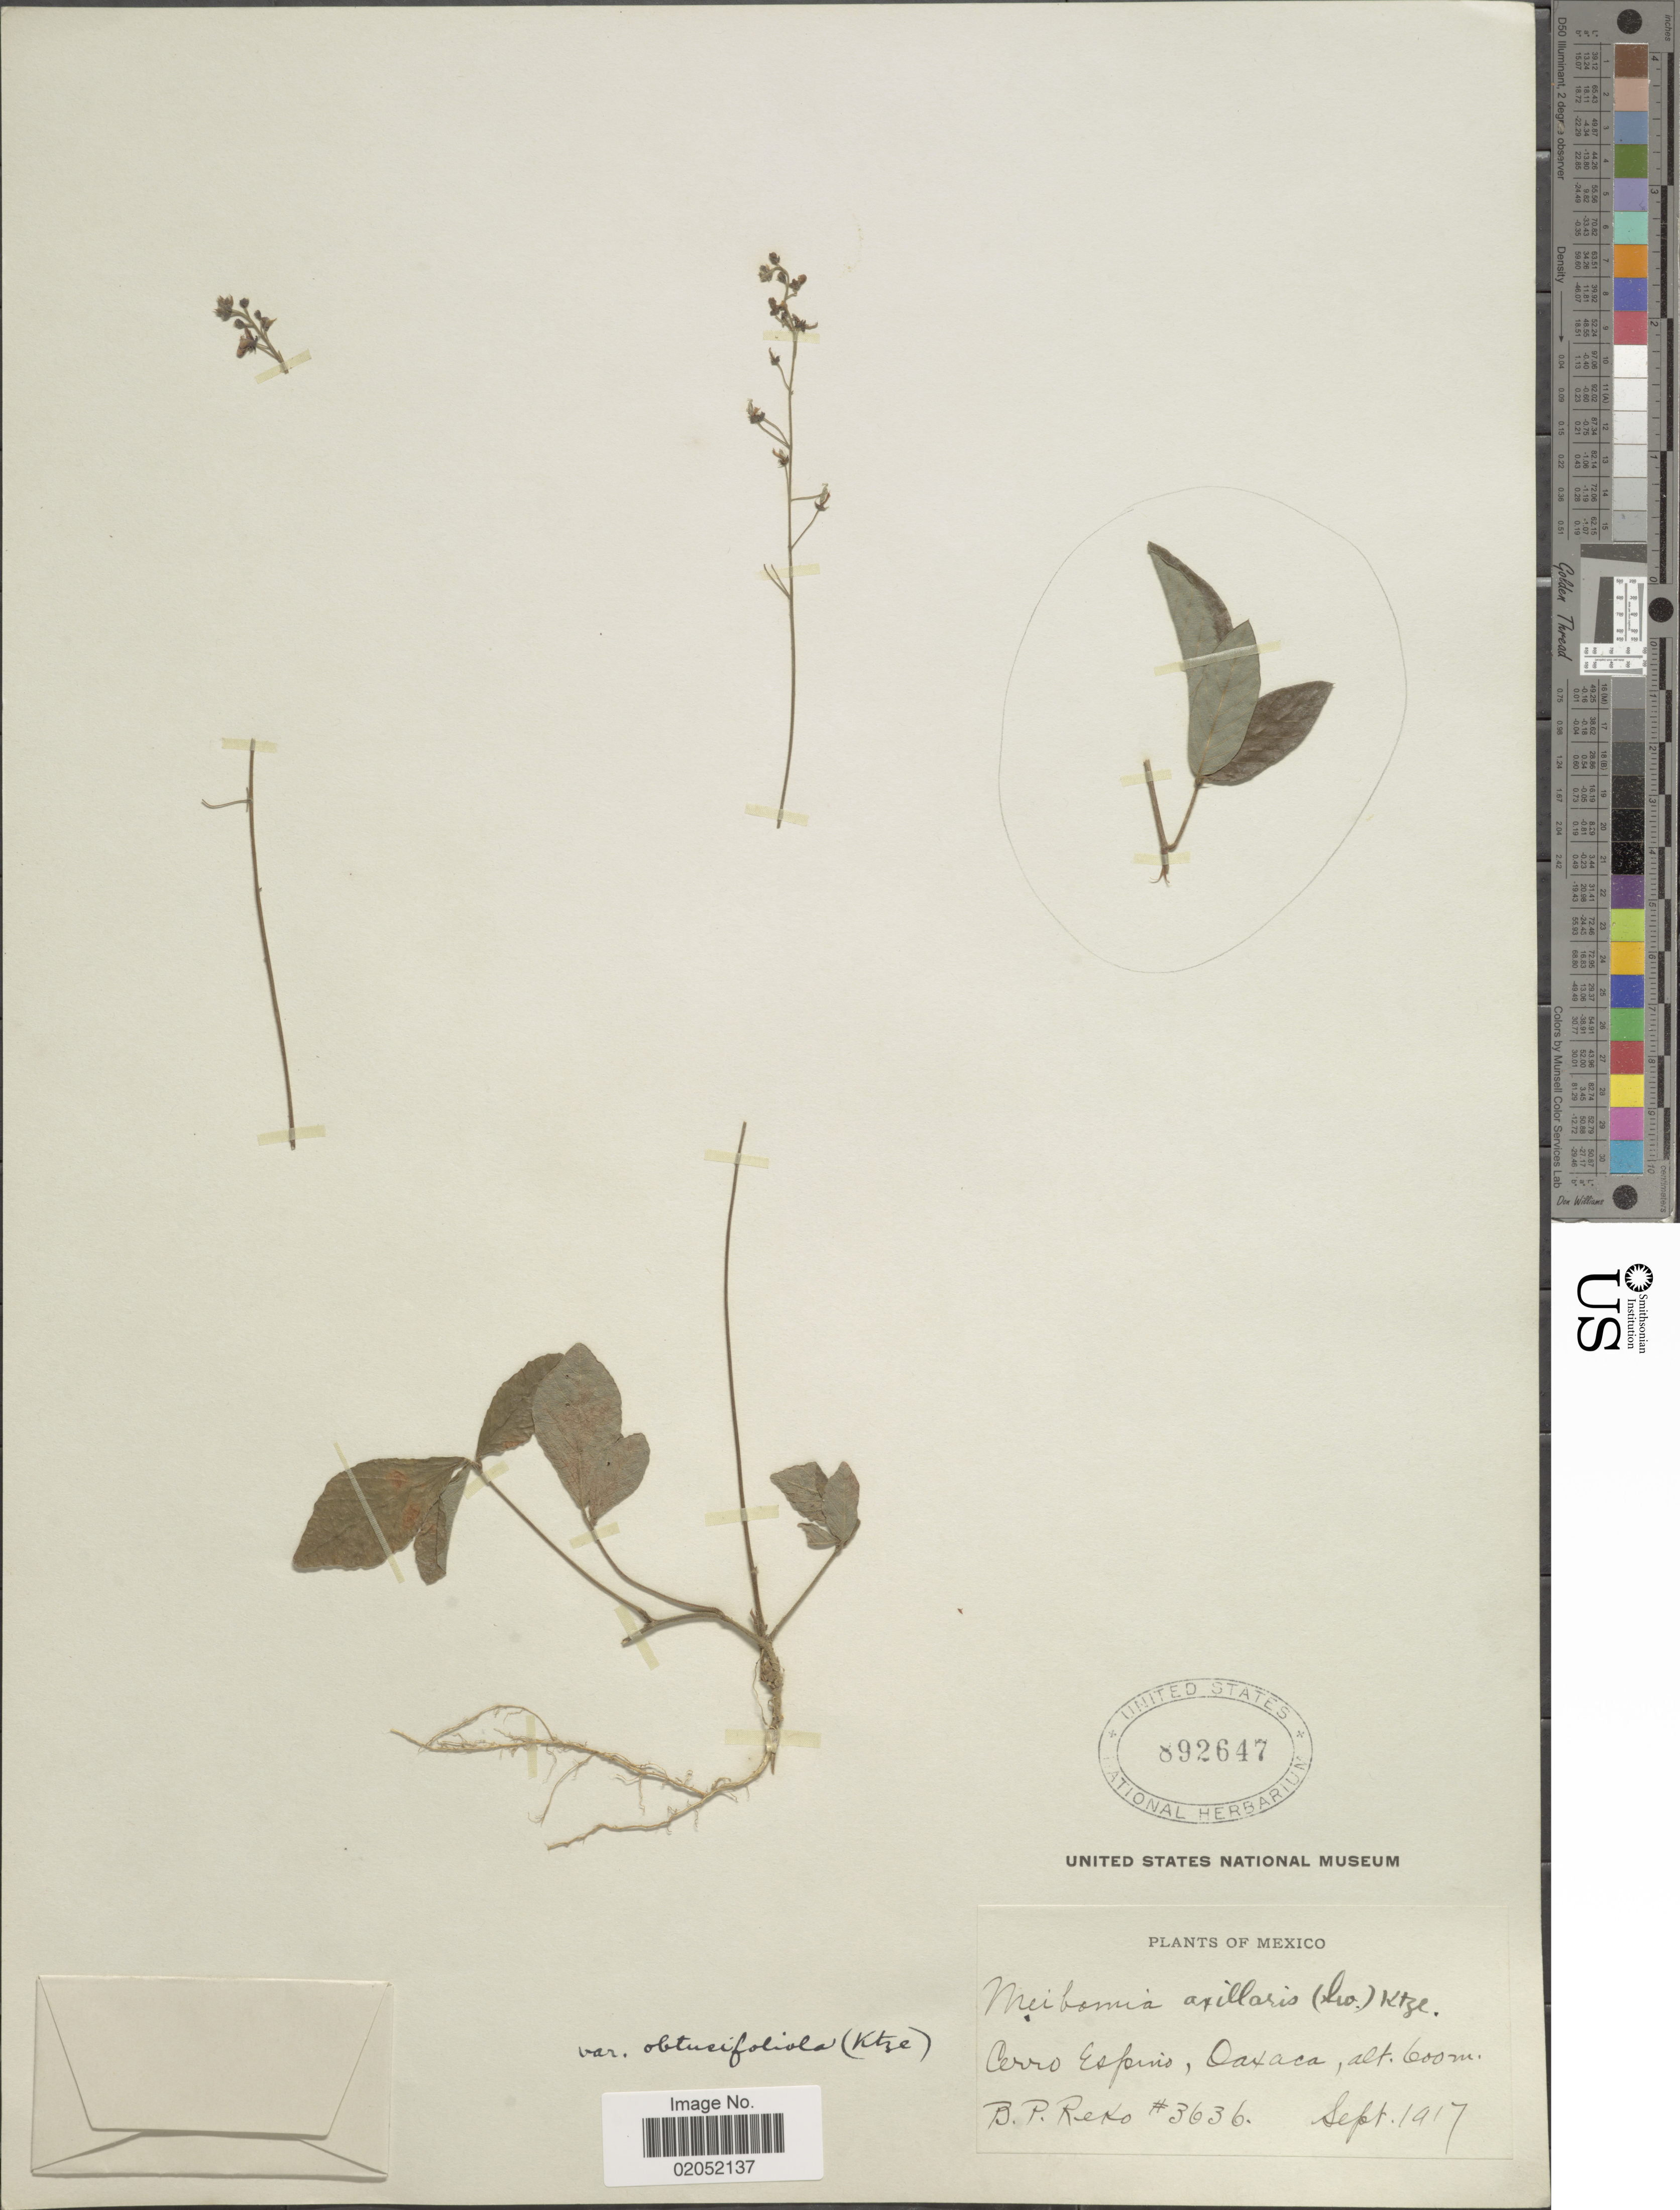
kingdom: Plantae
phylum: Tracheophyta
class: Magnoliopsida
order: Fabales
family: Fabaceae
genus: Desmodium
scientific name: Desmodium axillare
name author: (Sw.) DC.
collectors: B. P. Reko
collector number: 3636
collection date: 1917-09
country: Mexico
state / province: Oaxaca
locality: Cerro Espino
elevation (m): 600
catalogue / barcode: US 892647